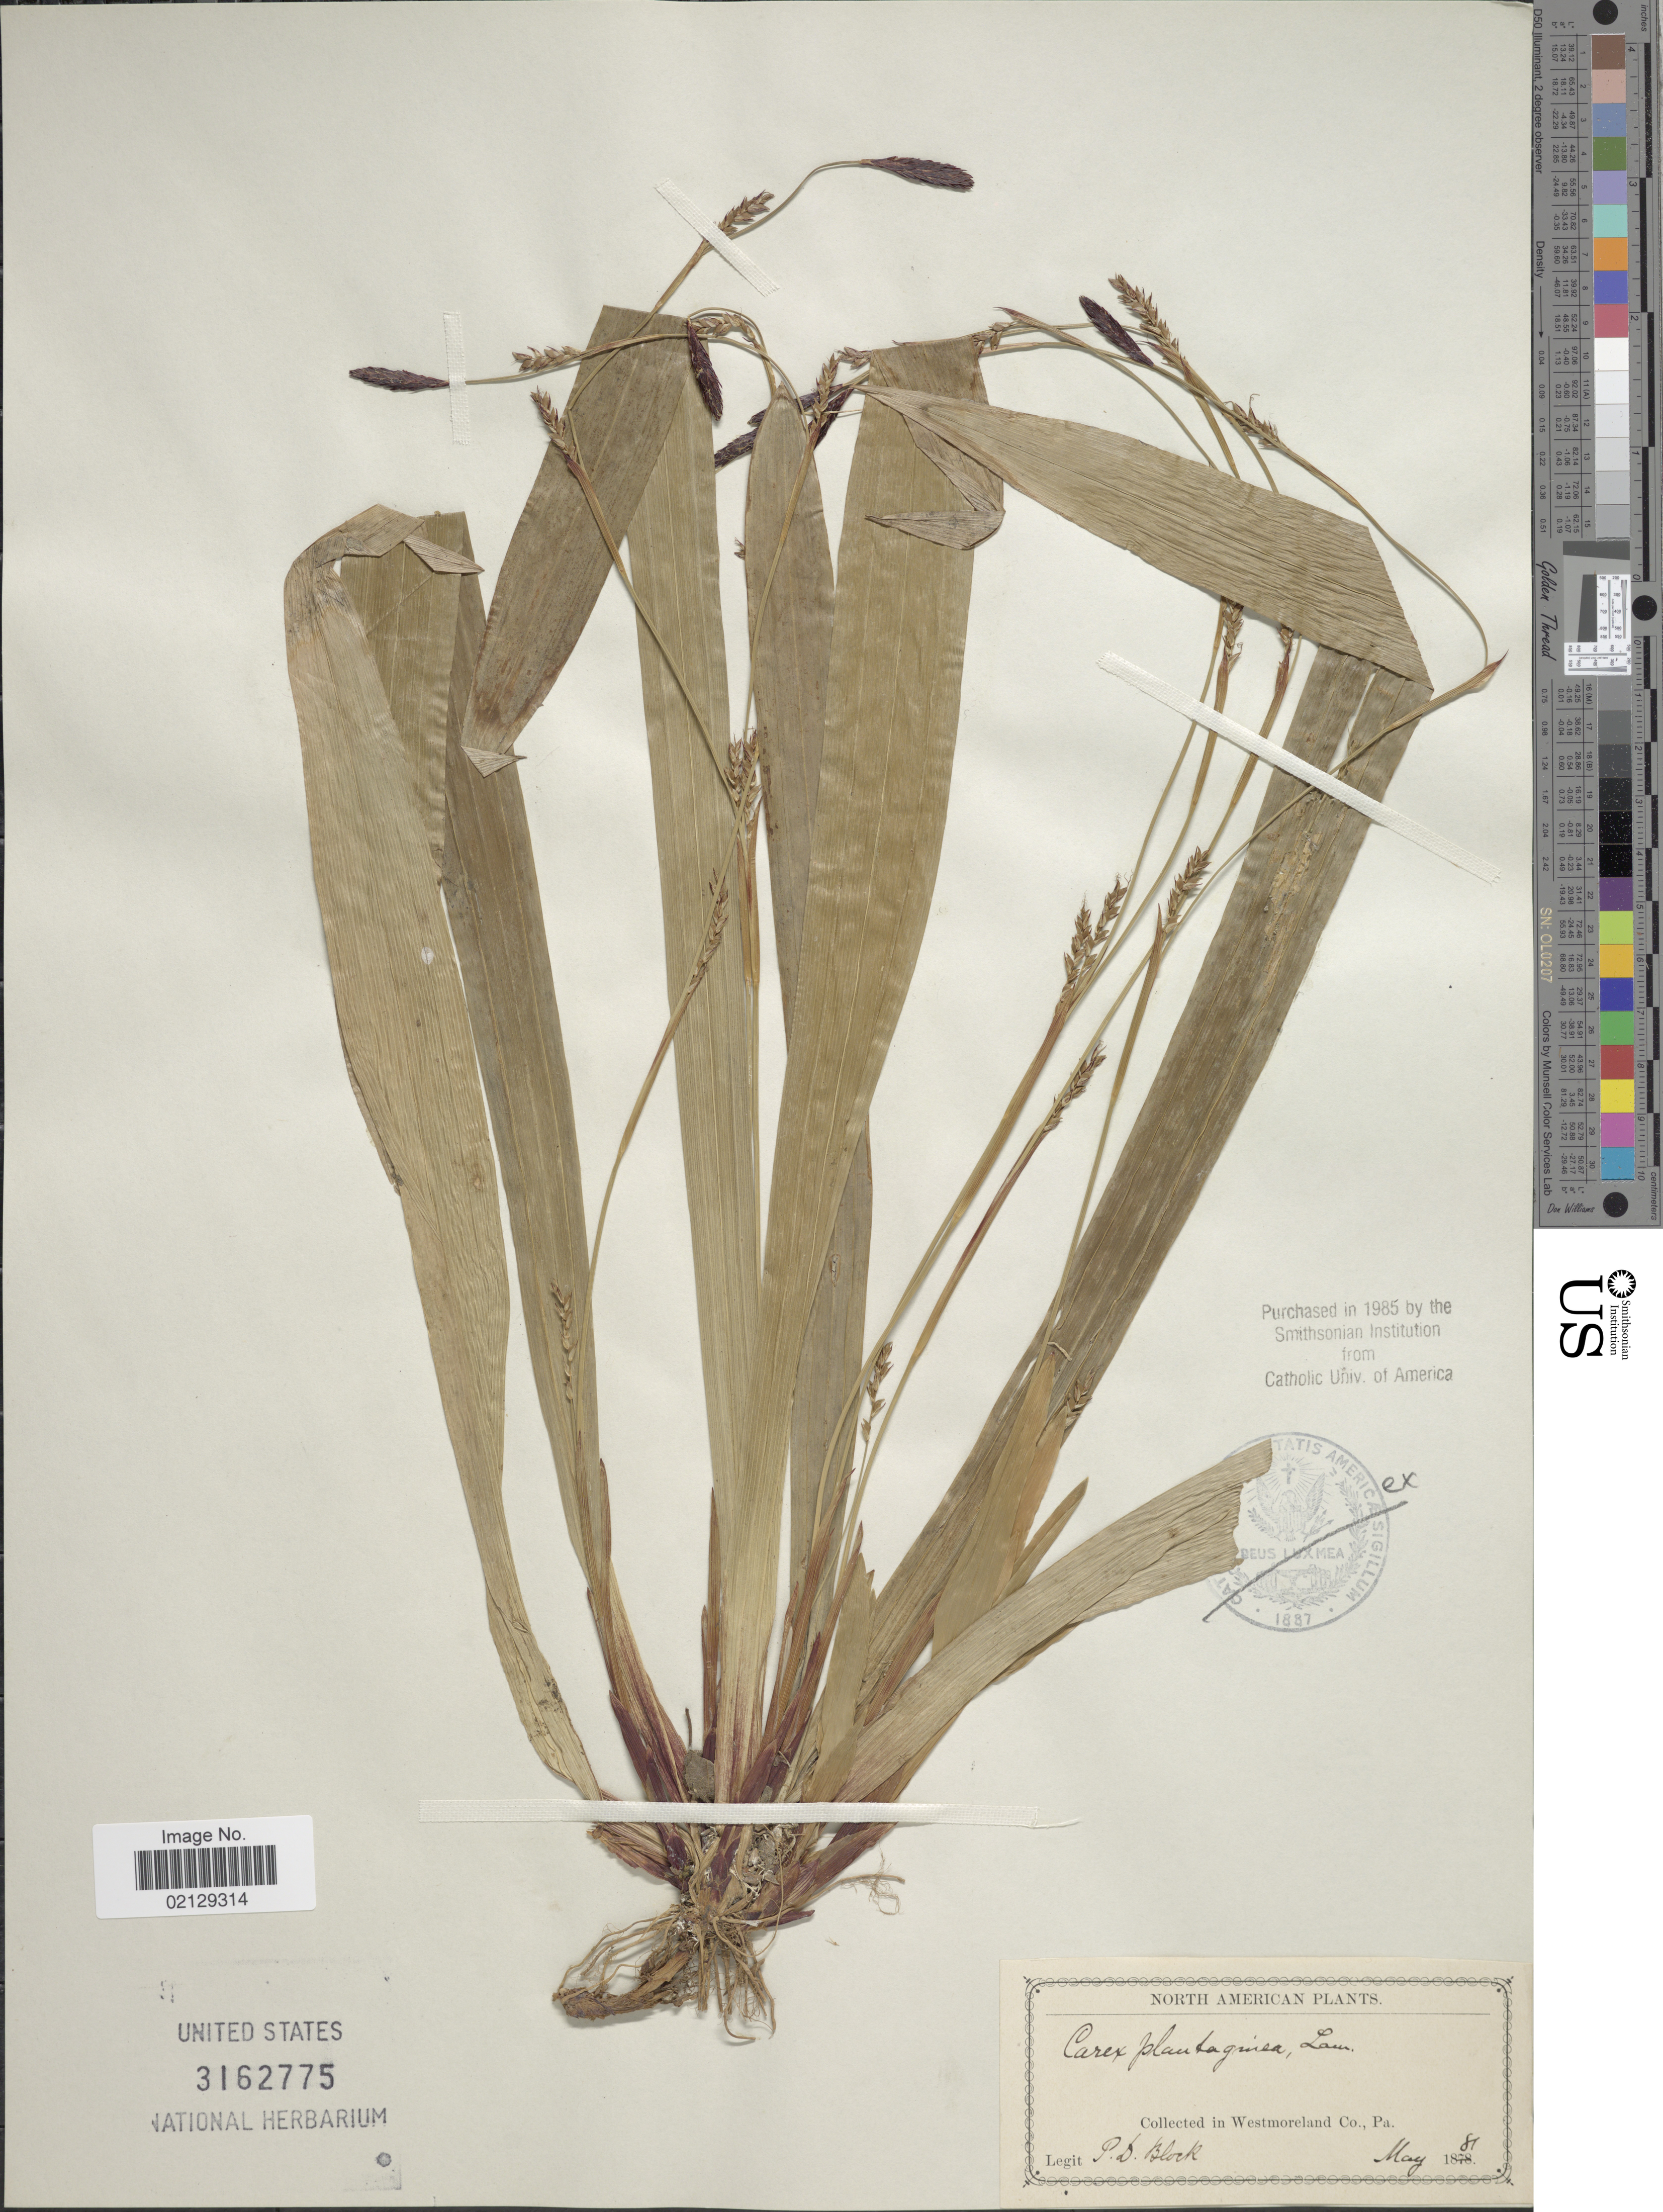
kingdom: Plantae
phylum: Tracheophyta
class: Liliopsida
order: Poales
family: Cyperaceae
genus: Carex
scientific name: Carex plantaginea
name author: Lam.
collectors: P. De Block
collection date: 1881-05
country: United States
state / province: Pennsylvania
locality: In Westmoreland Co., Pa.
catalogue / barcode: US 3162775